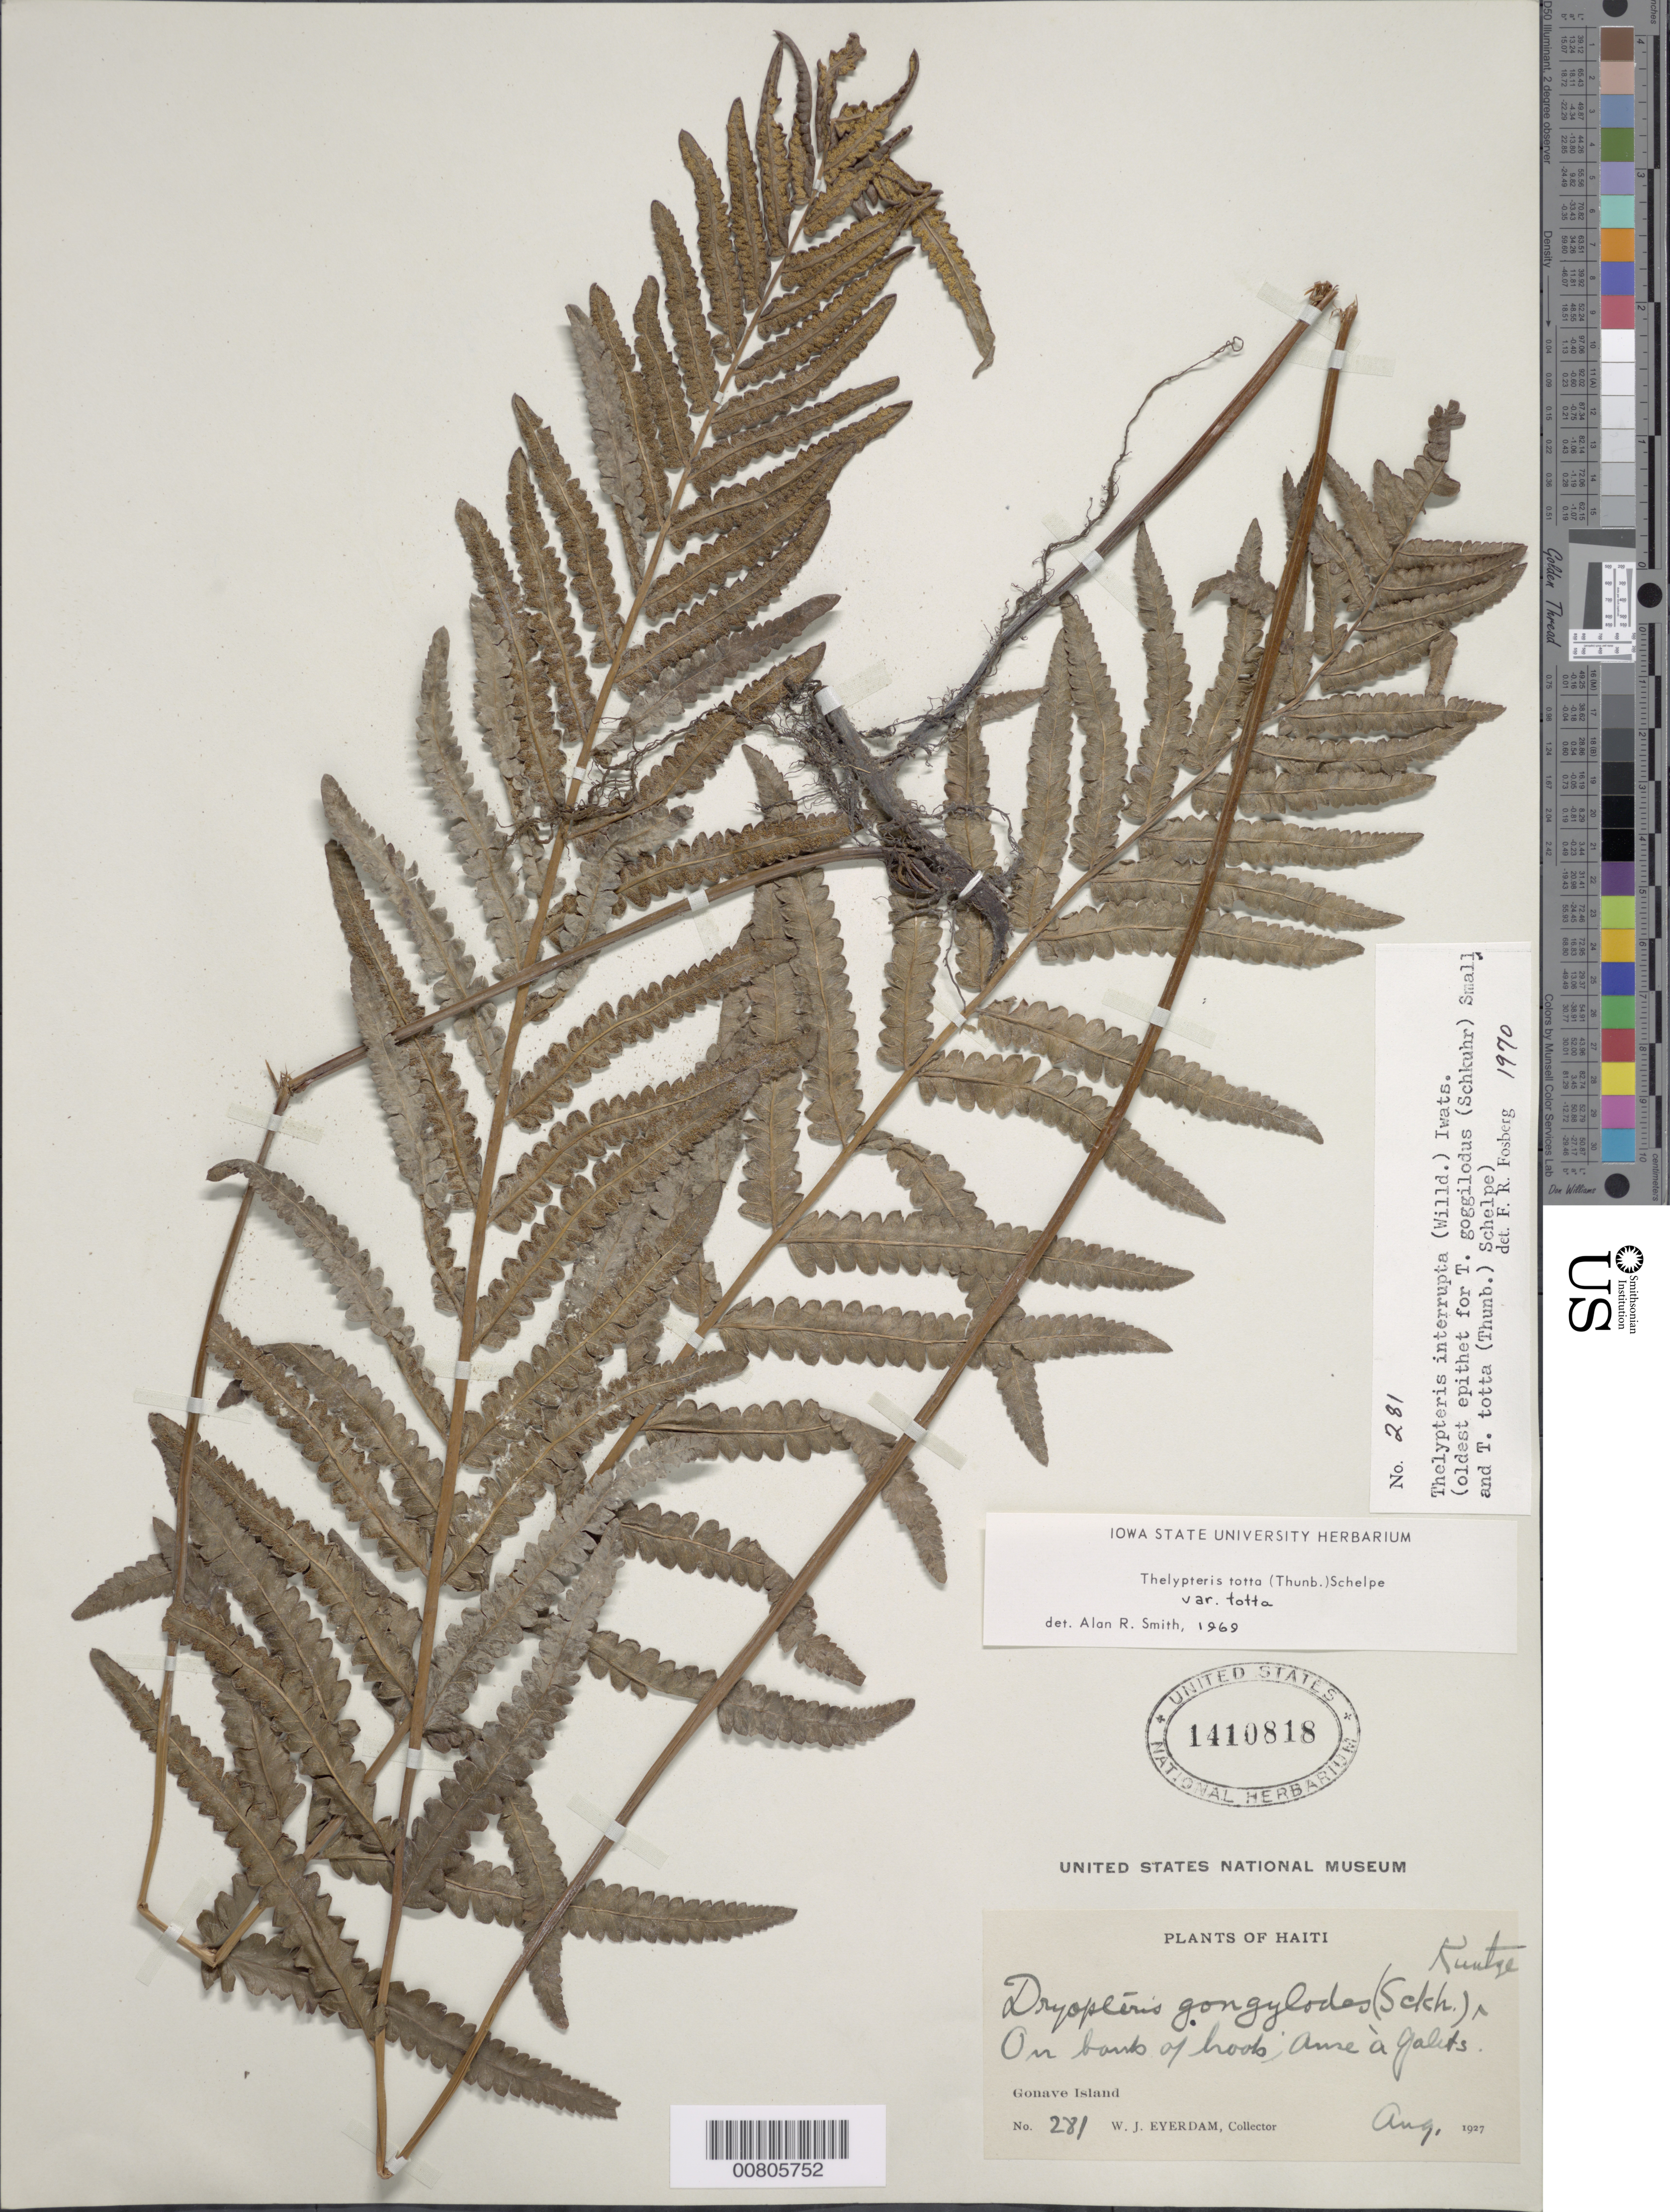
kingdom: Plantae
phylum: Tracheophyta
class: Polypodiopsida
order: Polypodiales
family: Thelypteridaceae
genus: Cyclosorus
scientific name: Cyclosorus interruptus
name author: (Willd.) H. Itô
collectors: W. J. Eyerdam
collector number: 281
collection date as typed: Aug 1927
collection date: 1927-08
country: Haiti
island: Hispaniola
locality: Gonave Island, Anse à Galets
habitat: Bank of brook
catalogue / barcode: US 1410818